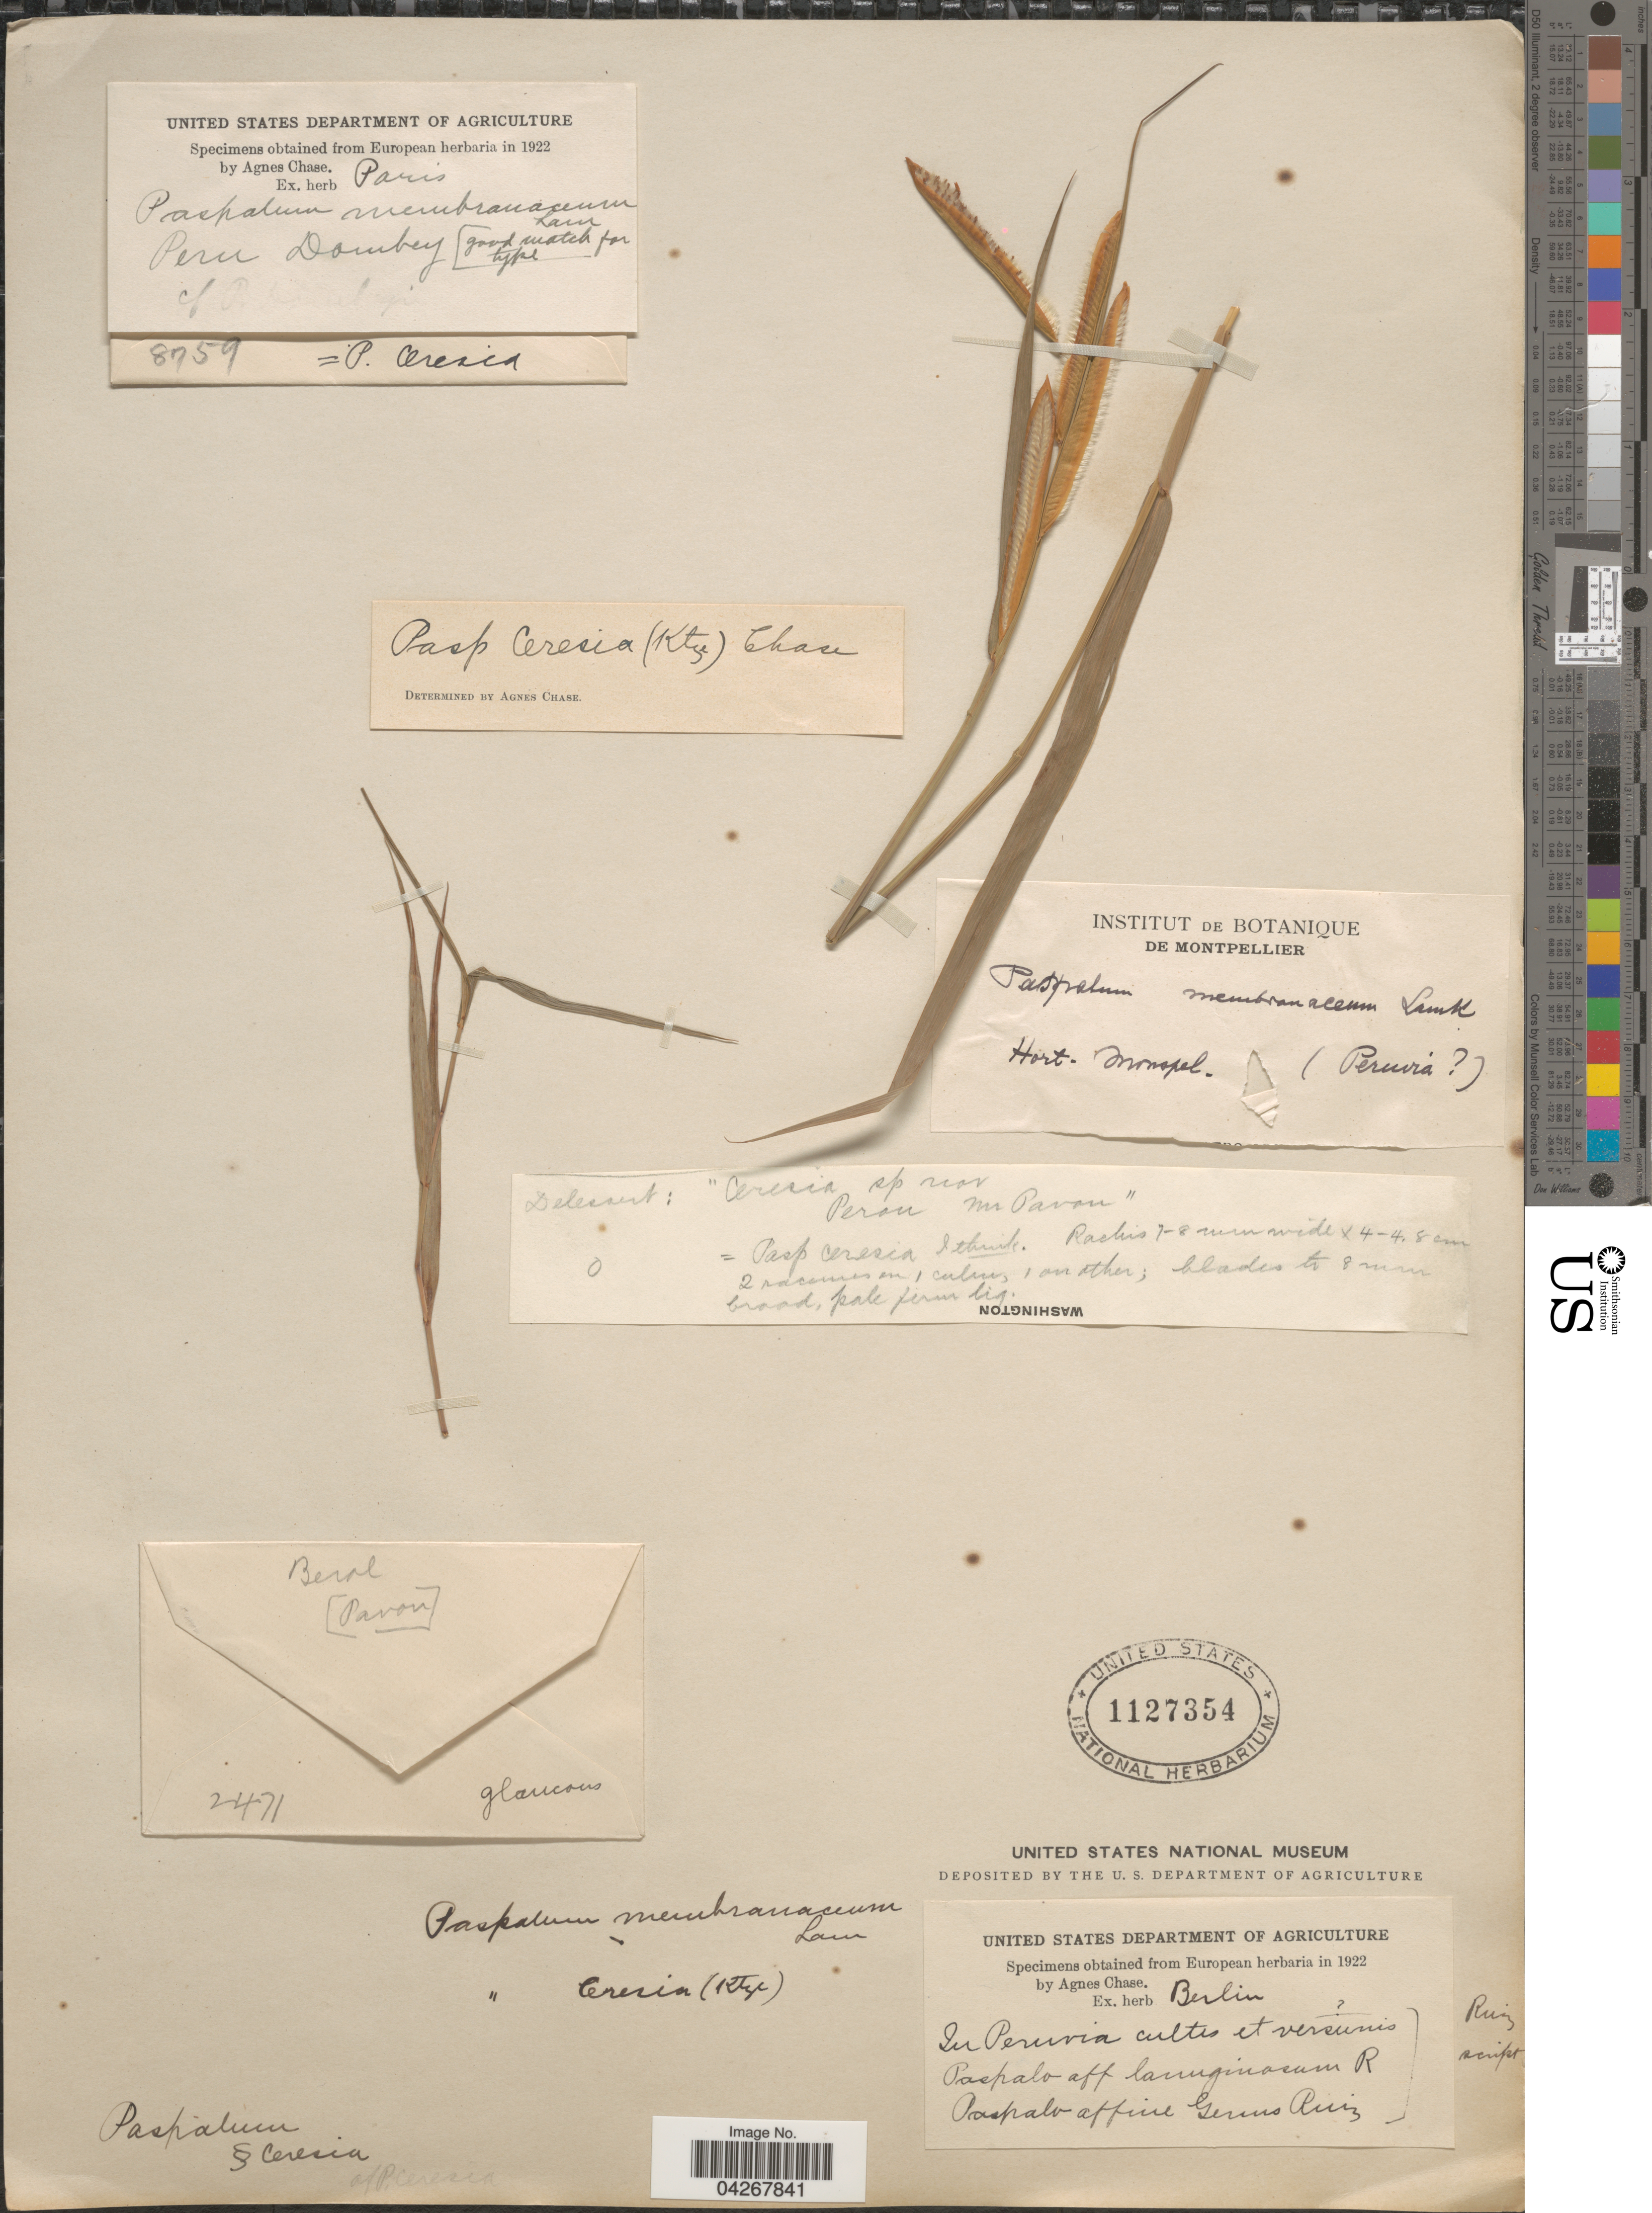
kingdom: Plantae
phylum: Tracheophyta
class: Liliopsida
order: Poales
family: Poaceae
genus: Paspalum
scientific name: Paspalum ceresia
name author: (Kuntze) Chase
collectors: -. Berol & -. Pavon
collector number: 2471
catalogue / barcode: US 1127354